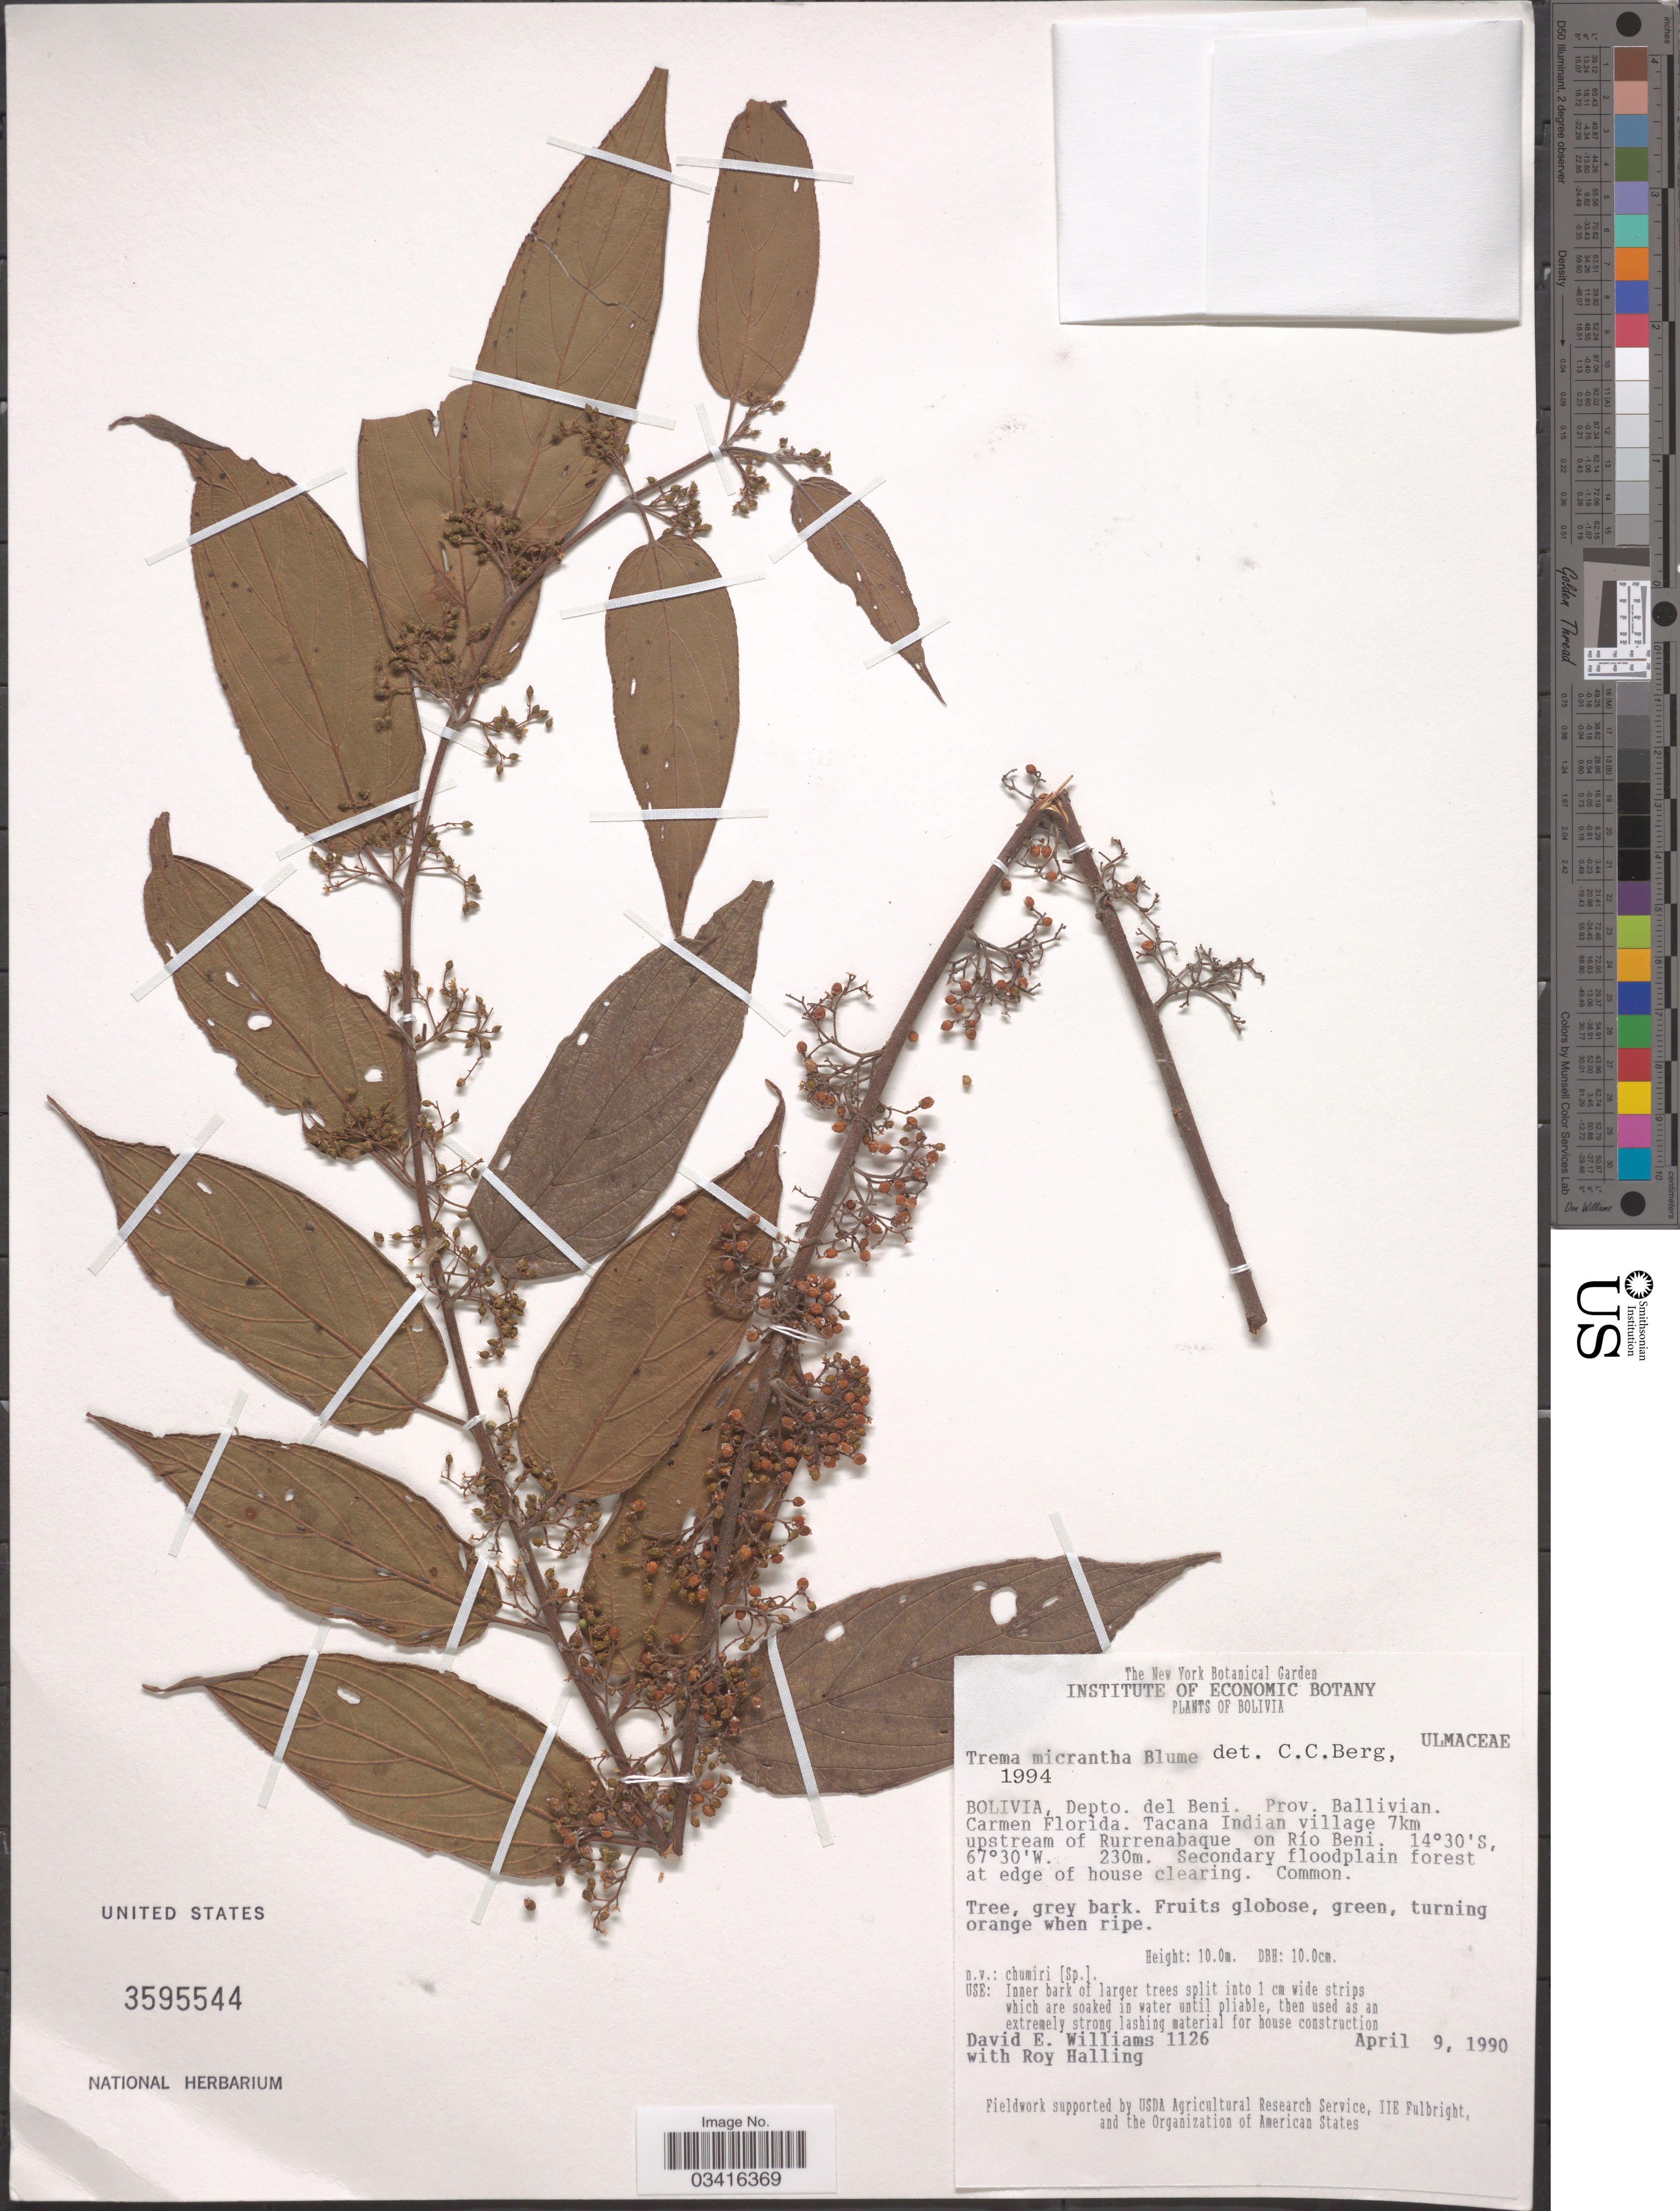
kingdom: Plantae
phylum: Tracheophyta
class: Magnoliopsida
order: Rosales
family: Cannabaceae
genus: Trema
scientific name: Trema micranthum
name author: (L.) Blume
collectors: D. E. Williams & R. Halling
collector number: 1126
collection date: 1990-04-09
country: Bolivia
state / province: Beni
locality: Depto. del Beni. Prov. Ballivian. Carmen Florida. Tacana Indian village 7km upstream of Rurrenabaque on Río Beni.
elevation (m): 230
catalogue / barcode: US 3595544